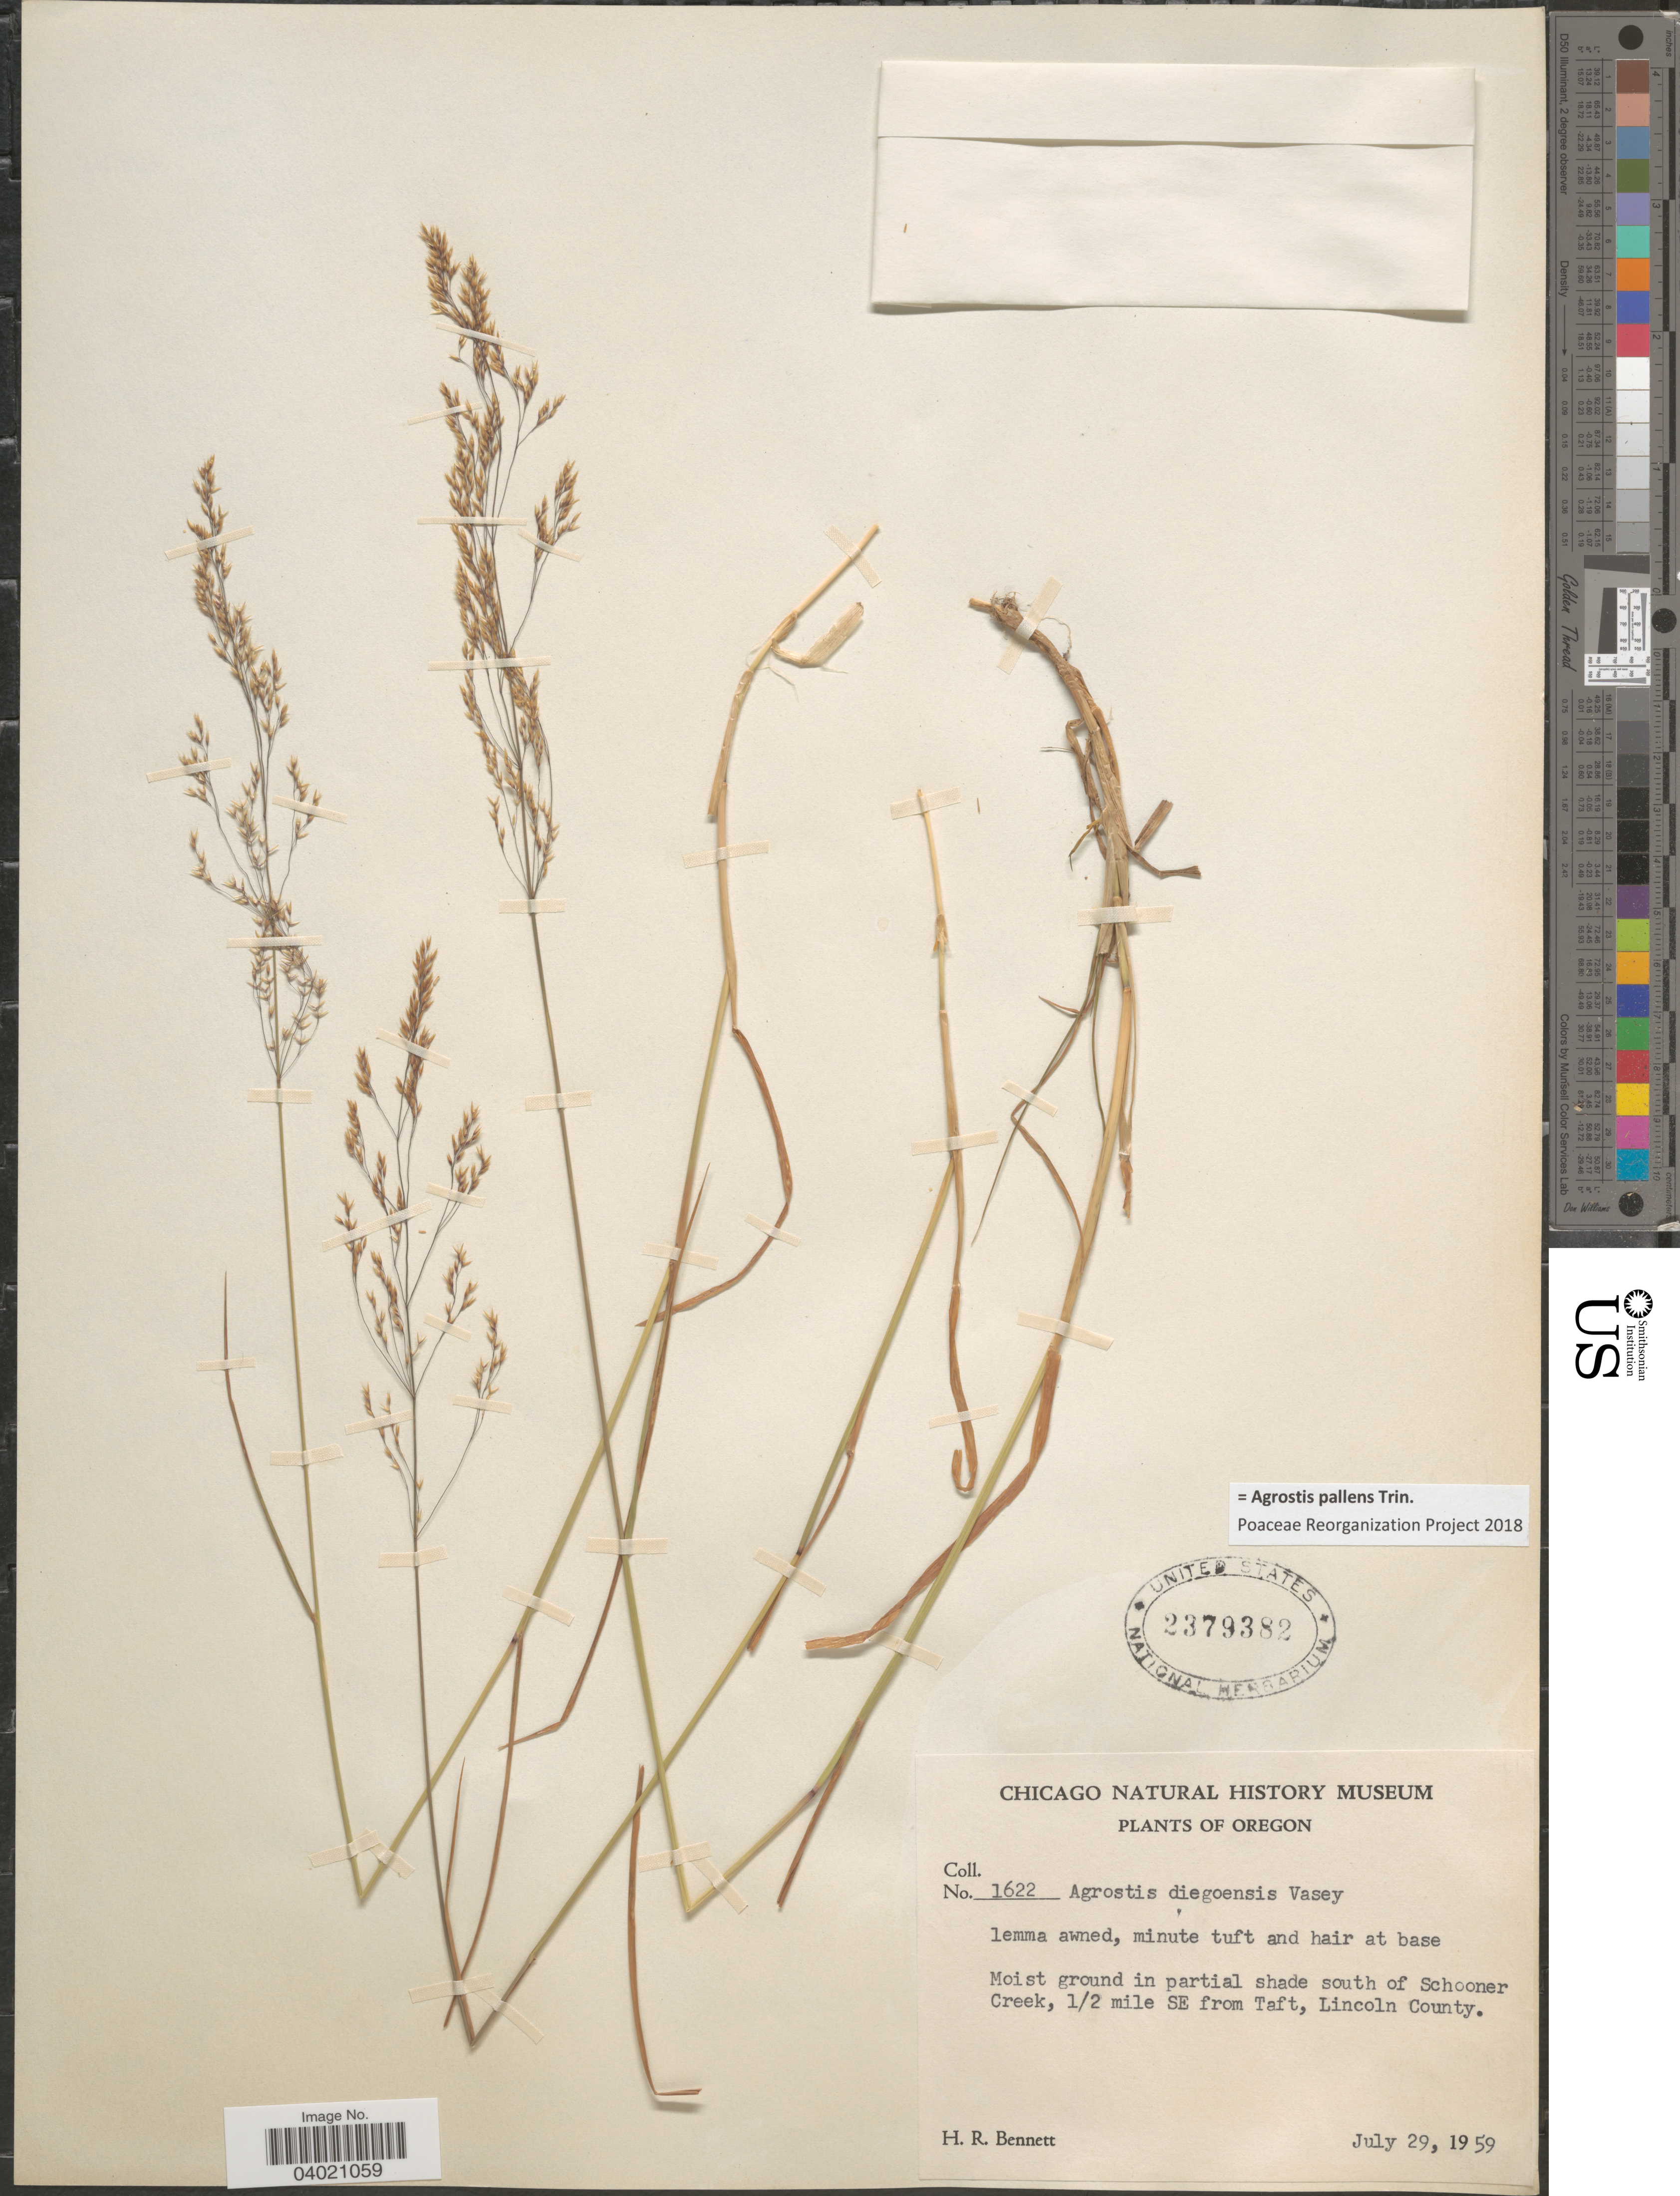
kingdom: Plantae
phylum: Tracheophyta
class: Liliopsida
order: Poales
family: Poaceae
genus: Agrostis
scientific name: Agrostis pallens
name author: Trin.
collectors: H. R. Bennett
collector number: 1622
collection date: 1959-07-29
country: United States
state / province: Oregon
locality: Moist ground in partial shade south of Schooner Creek, ½ mile SE from Taft, Lincoln County.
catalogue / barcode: US 2379382